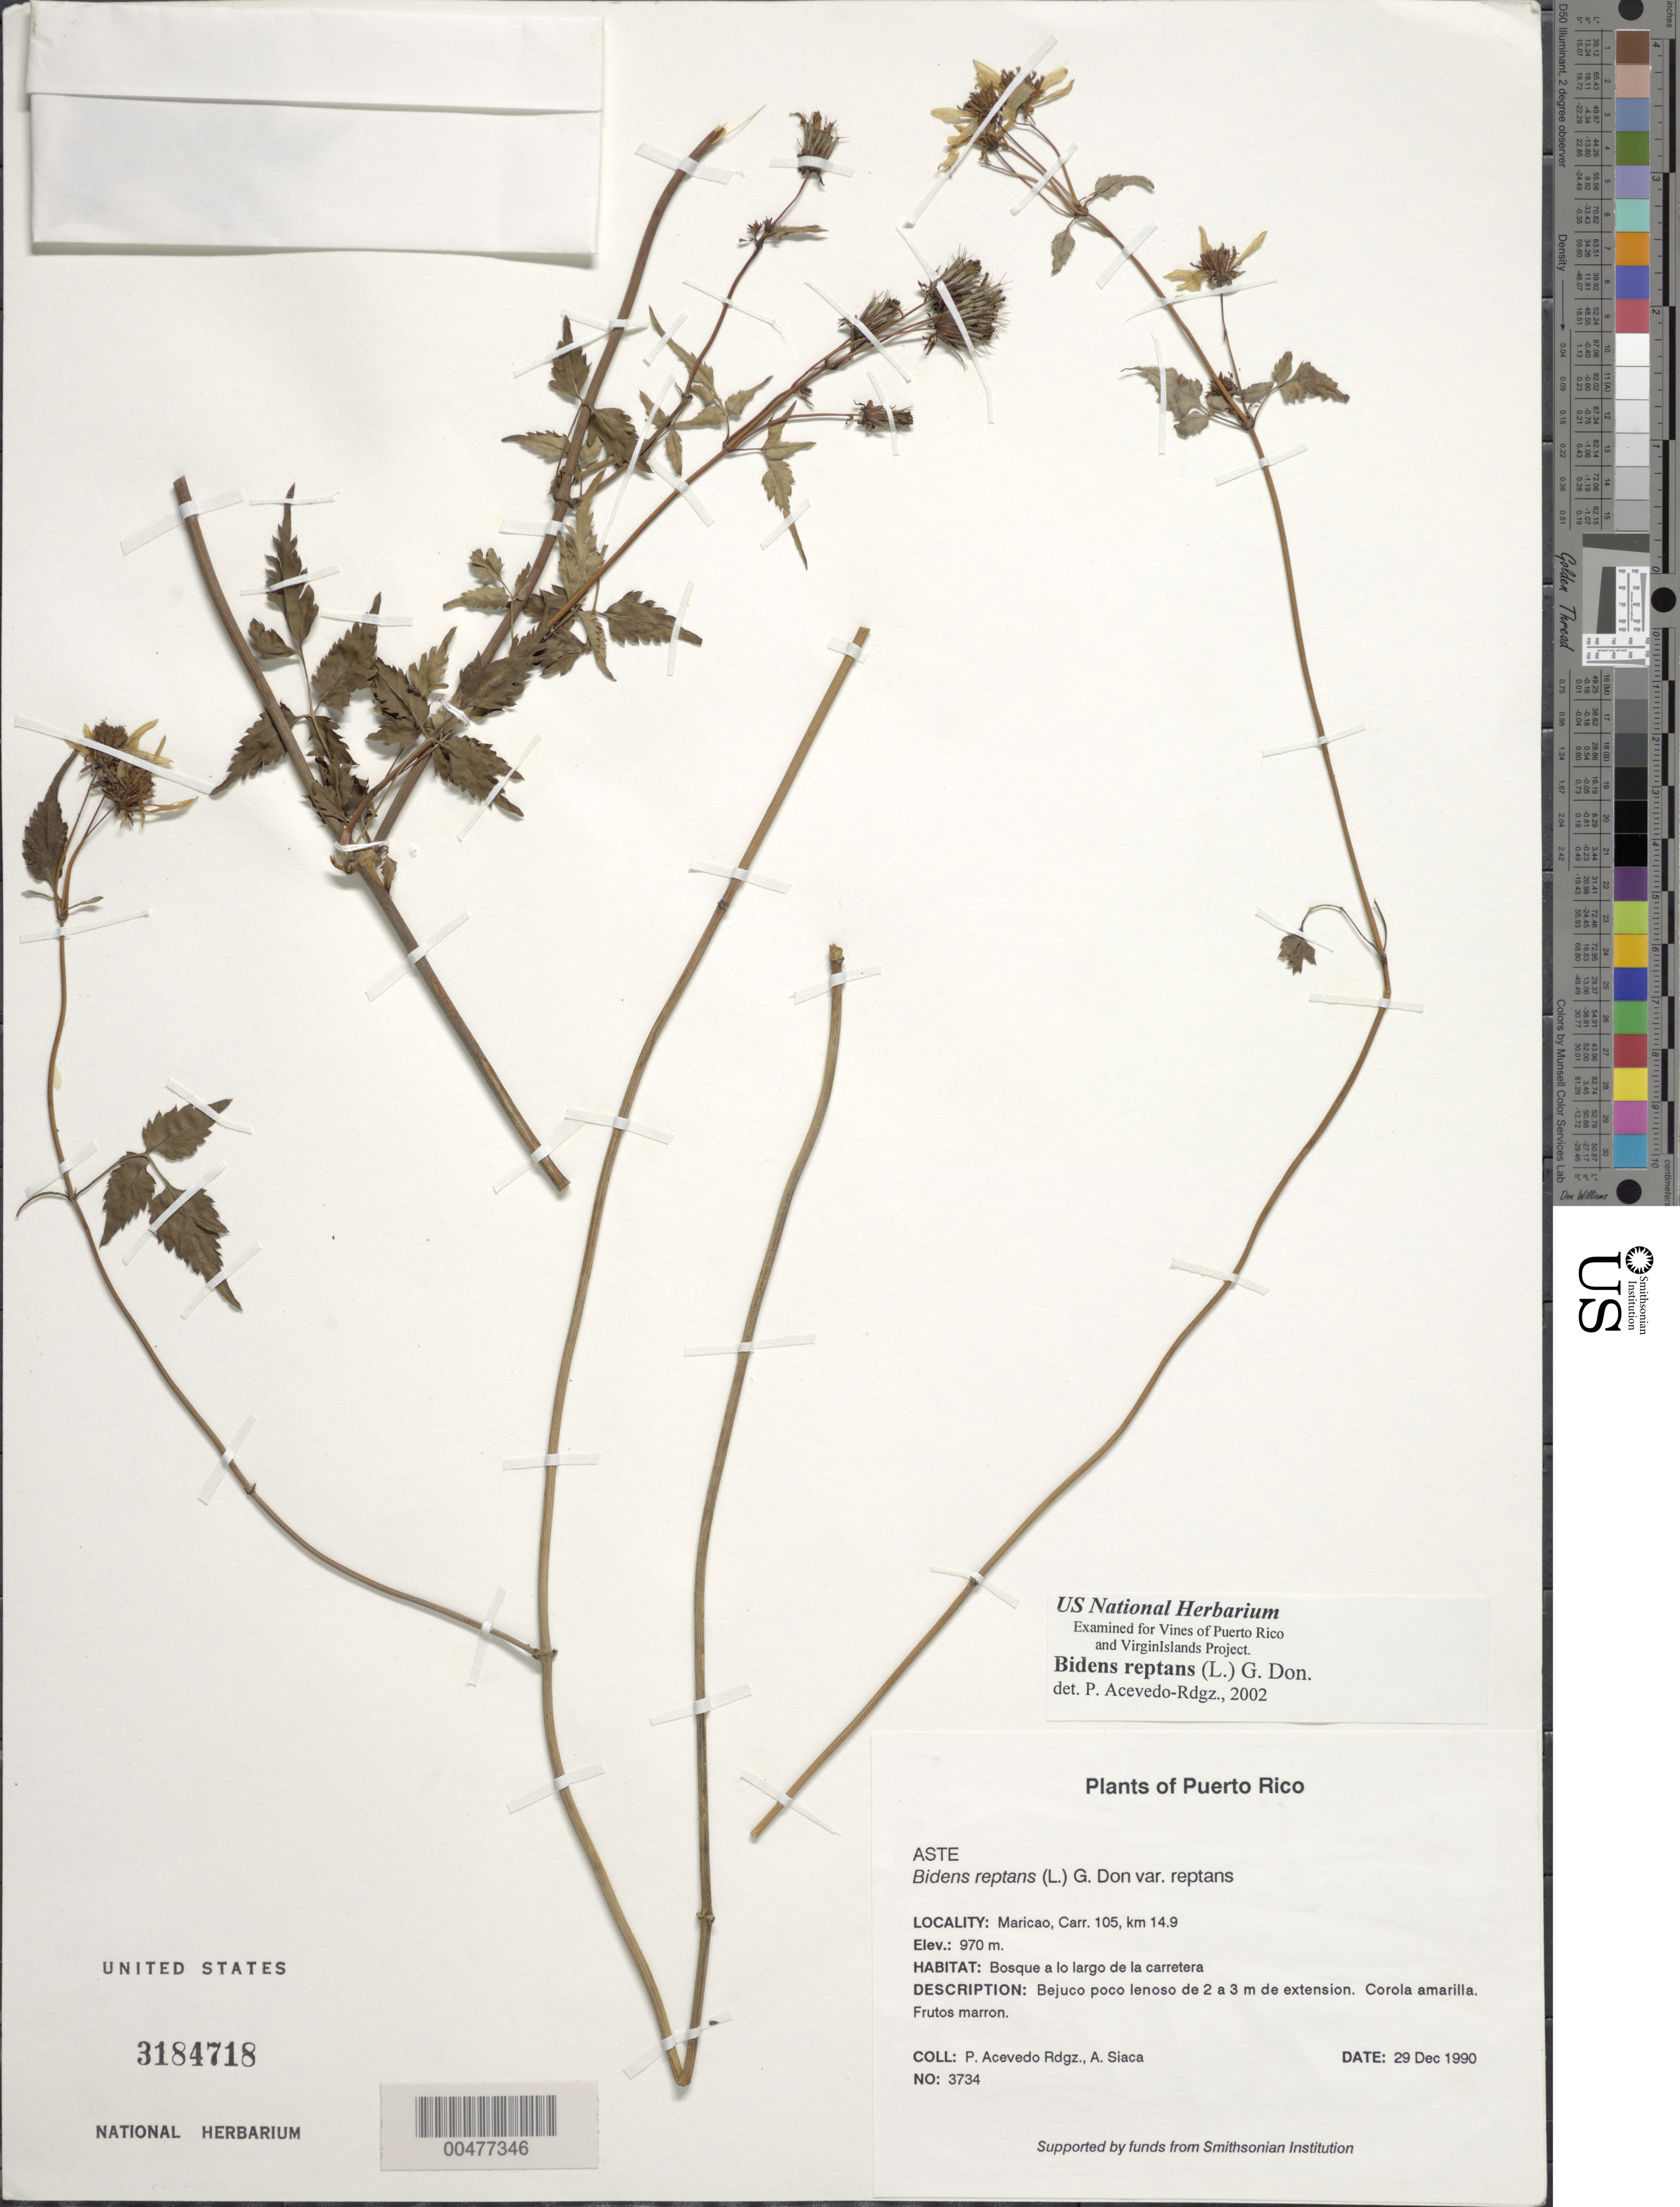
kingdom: Plantae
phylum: Tracheophyta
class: Magnoliopsida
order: Asterales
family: Asteraceae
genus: Bidens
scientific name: Bidens reptans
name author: (L.) G. Don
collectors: P. Acevedo-Rodr. & A. Siaca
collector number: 3734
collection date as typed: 29 Dec 1990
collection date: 1990-12-29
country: Puerto Rico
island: Puerto Rico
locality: Maricao, Carr. 105, km 14.9. Bosque a lo largo de la carretera.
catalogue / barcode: US 3184718